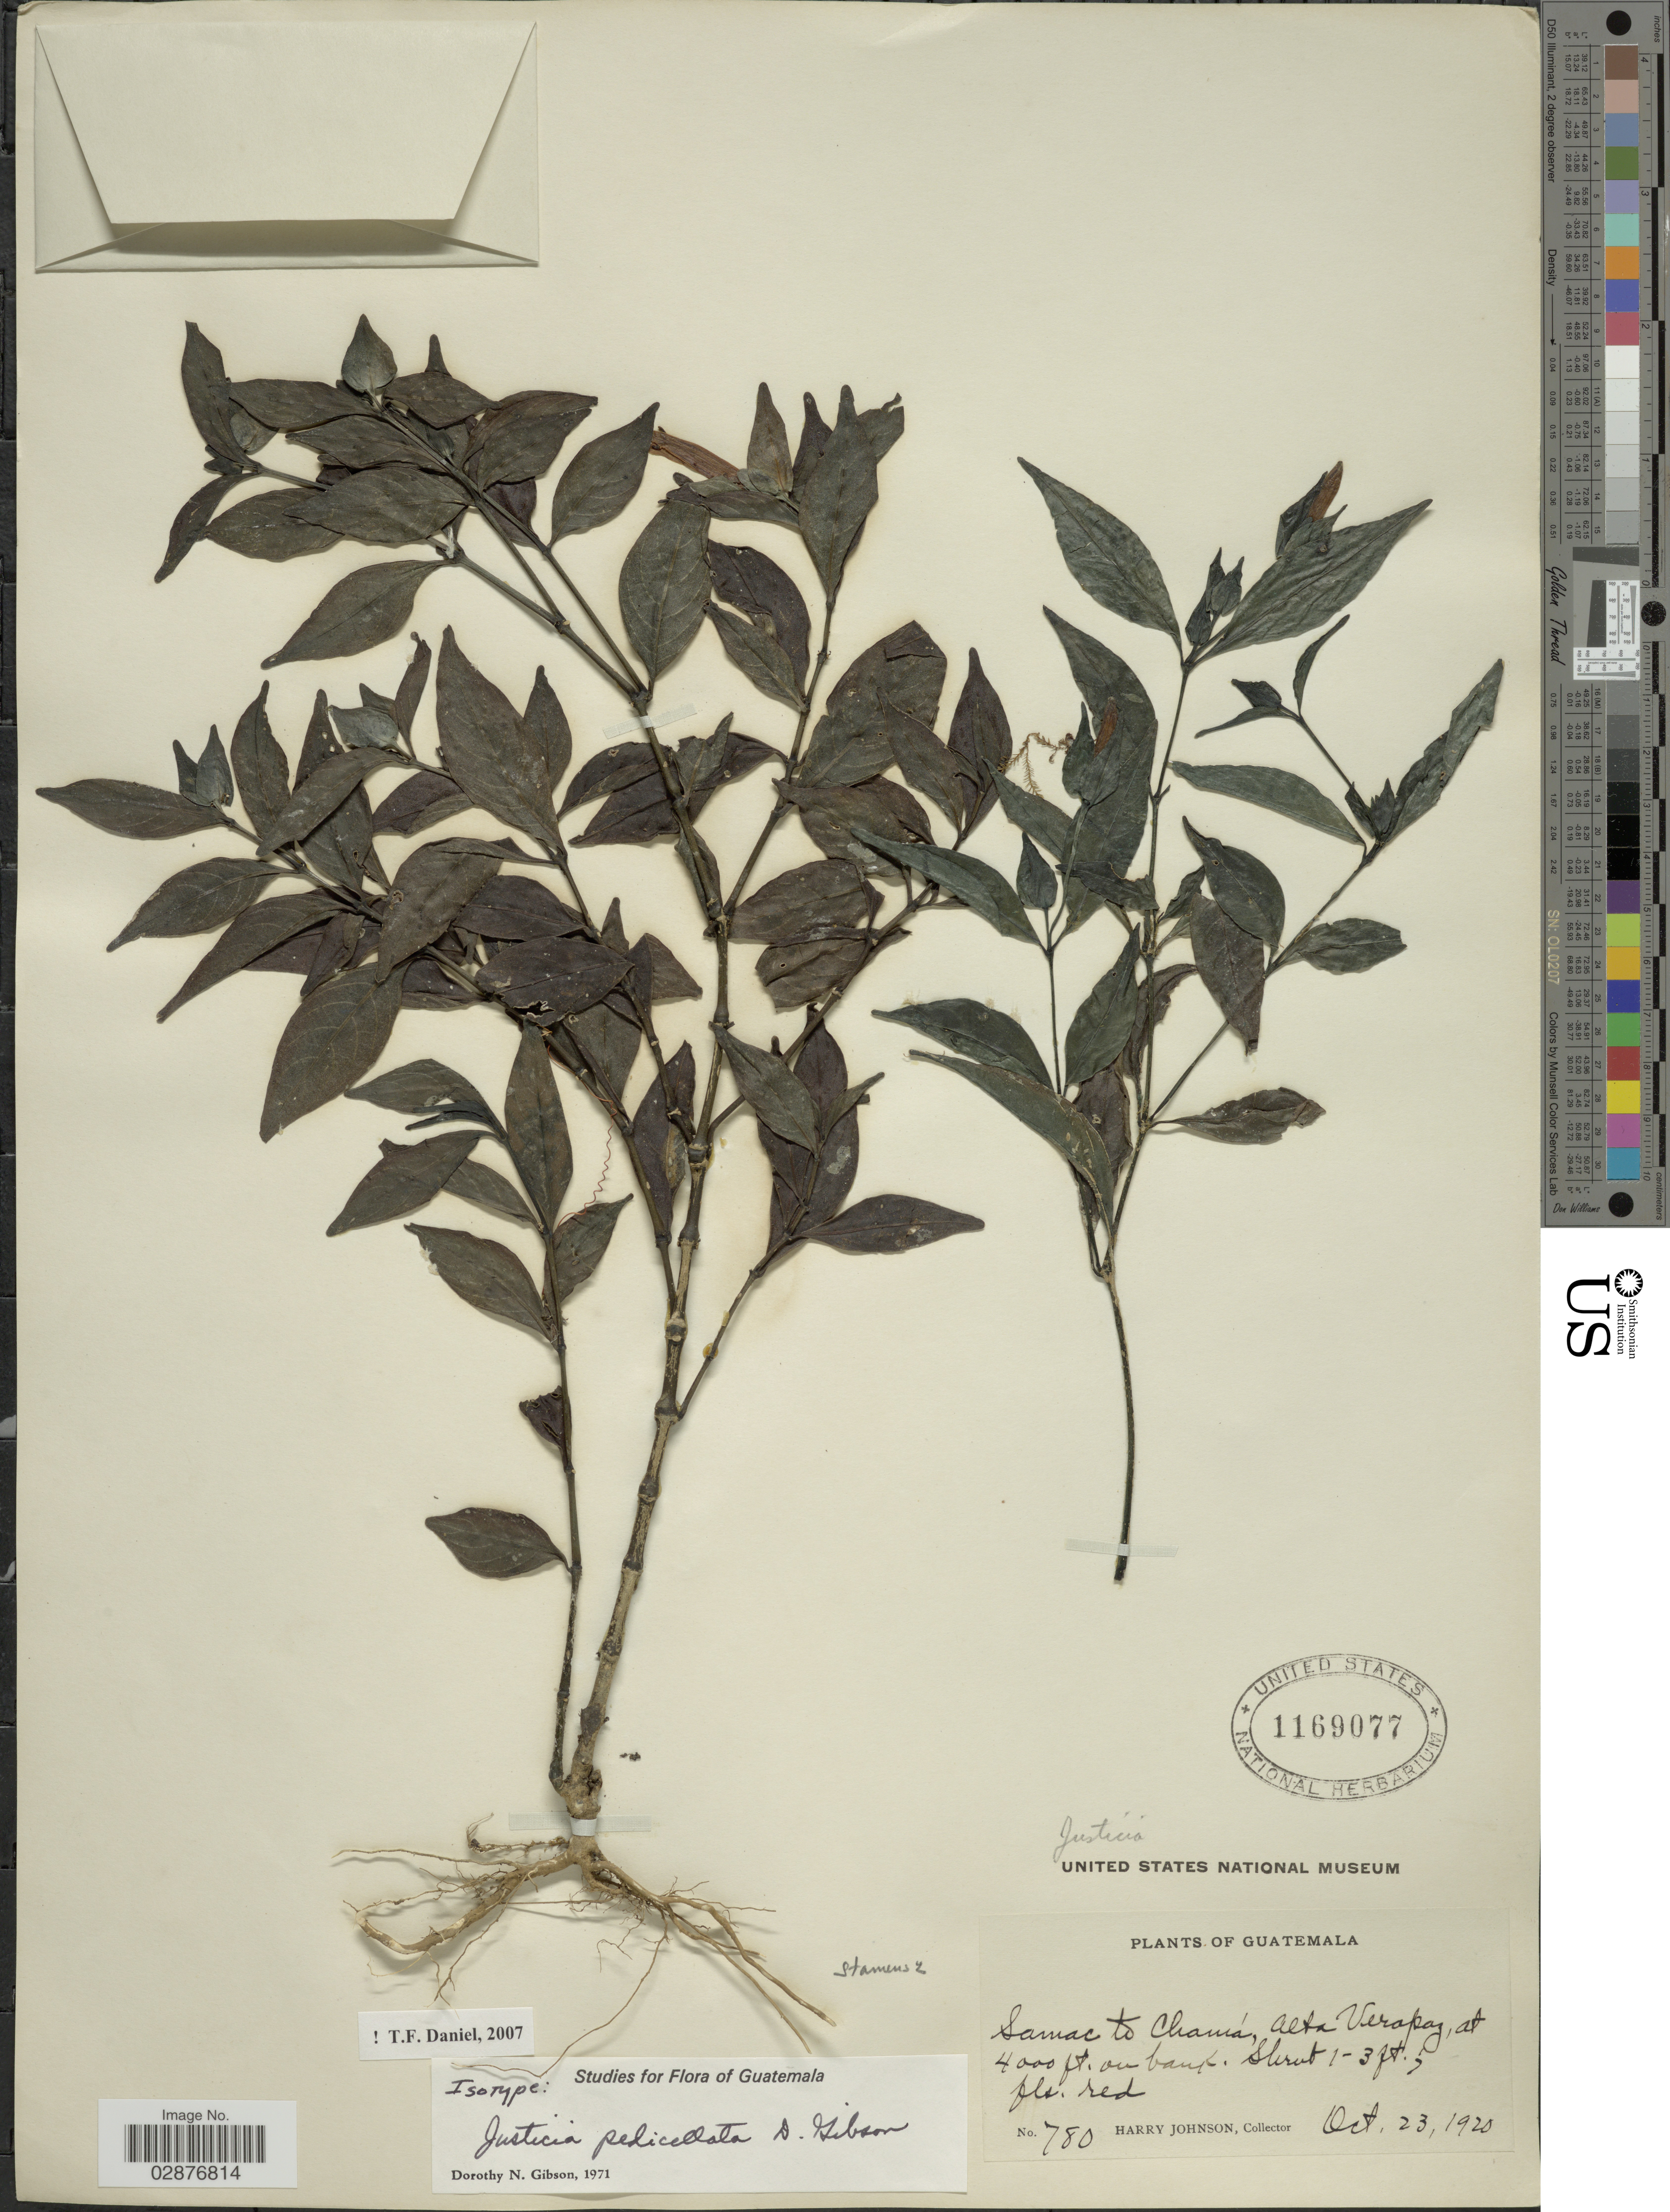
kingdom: Plantae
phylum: Tracheophyta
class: Magnoliopsida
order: Lamiales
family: Acanthaceae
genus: Justicia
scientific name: Justicia pedicellata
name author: D.N. Gibson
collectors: H. Johnson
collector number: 780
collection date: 1920-10-23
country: Guatemala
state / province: Alta Verapaz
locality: Samac to Chamá.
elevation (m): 1219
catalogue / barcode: US 1169077